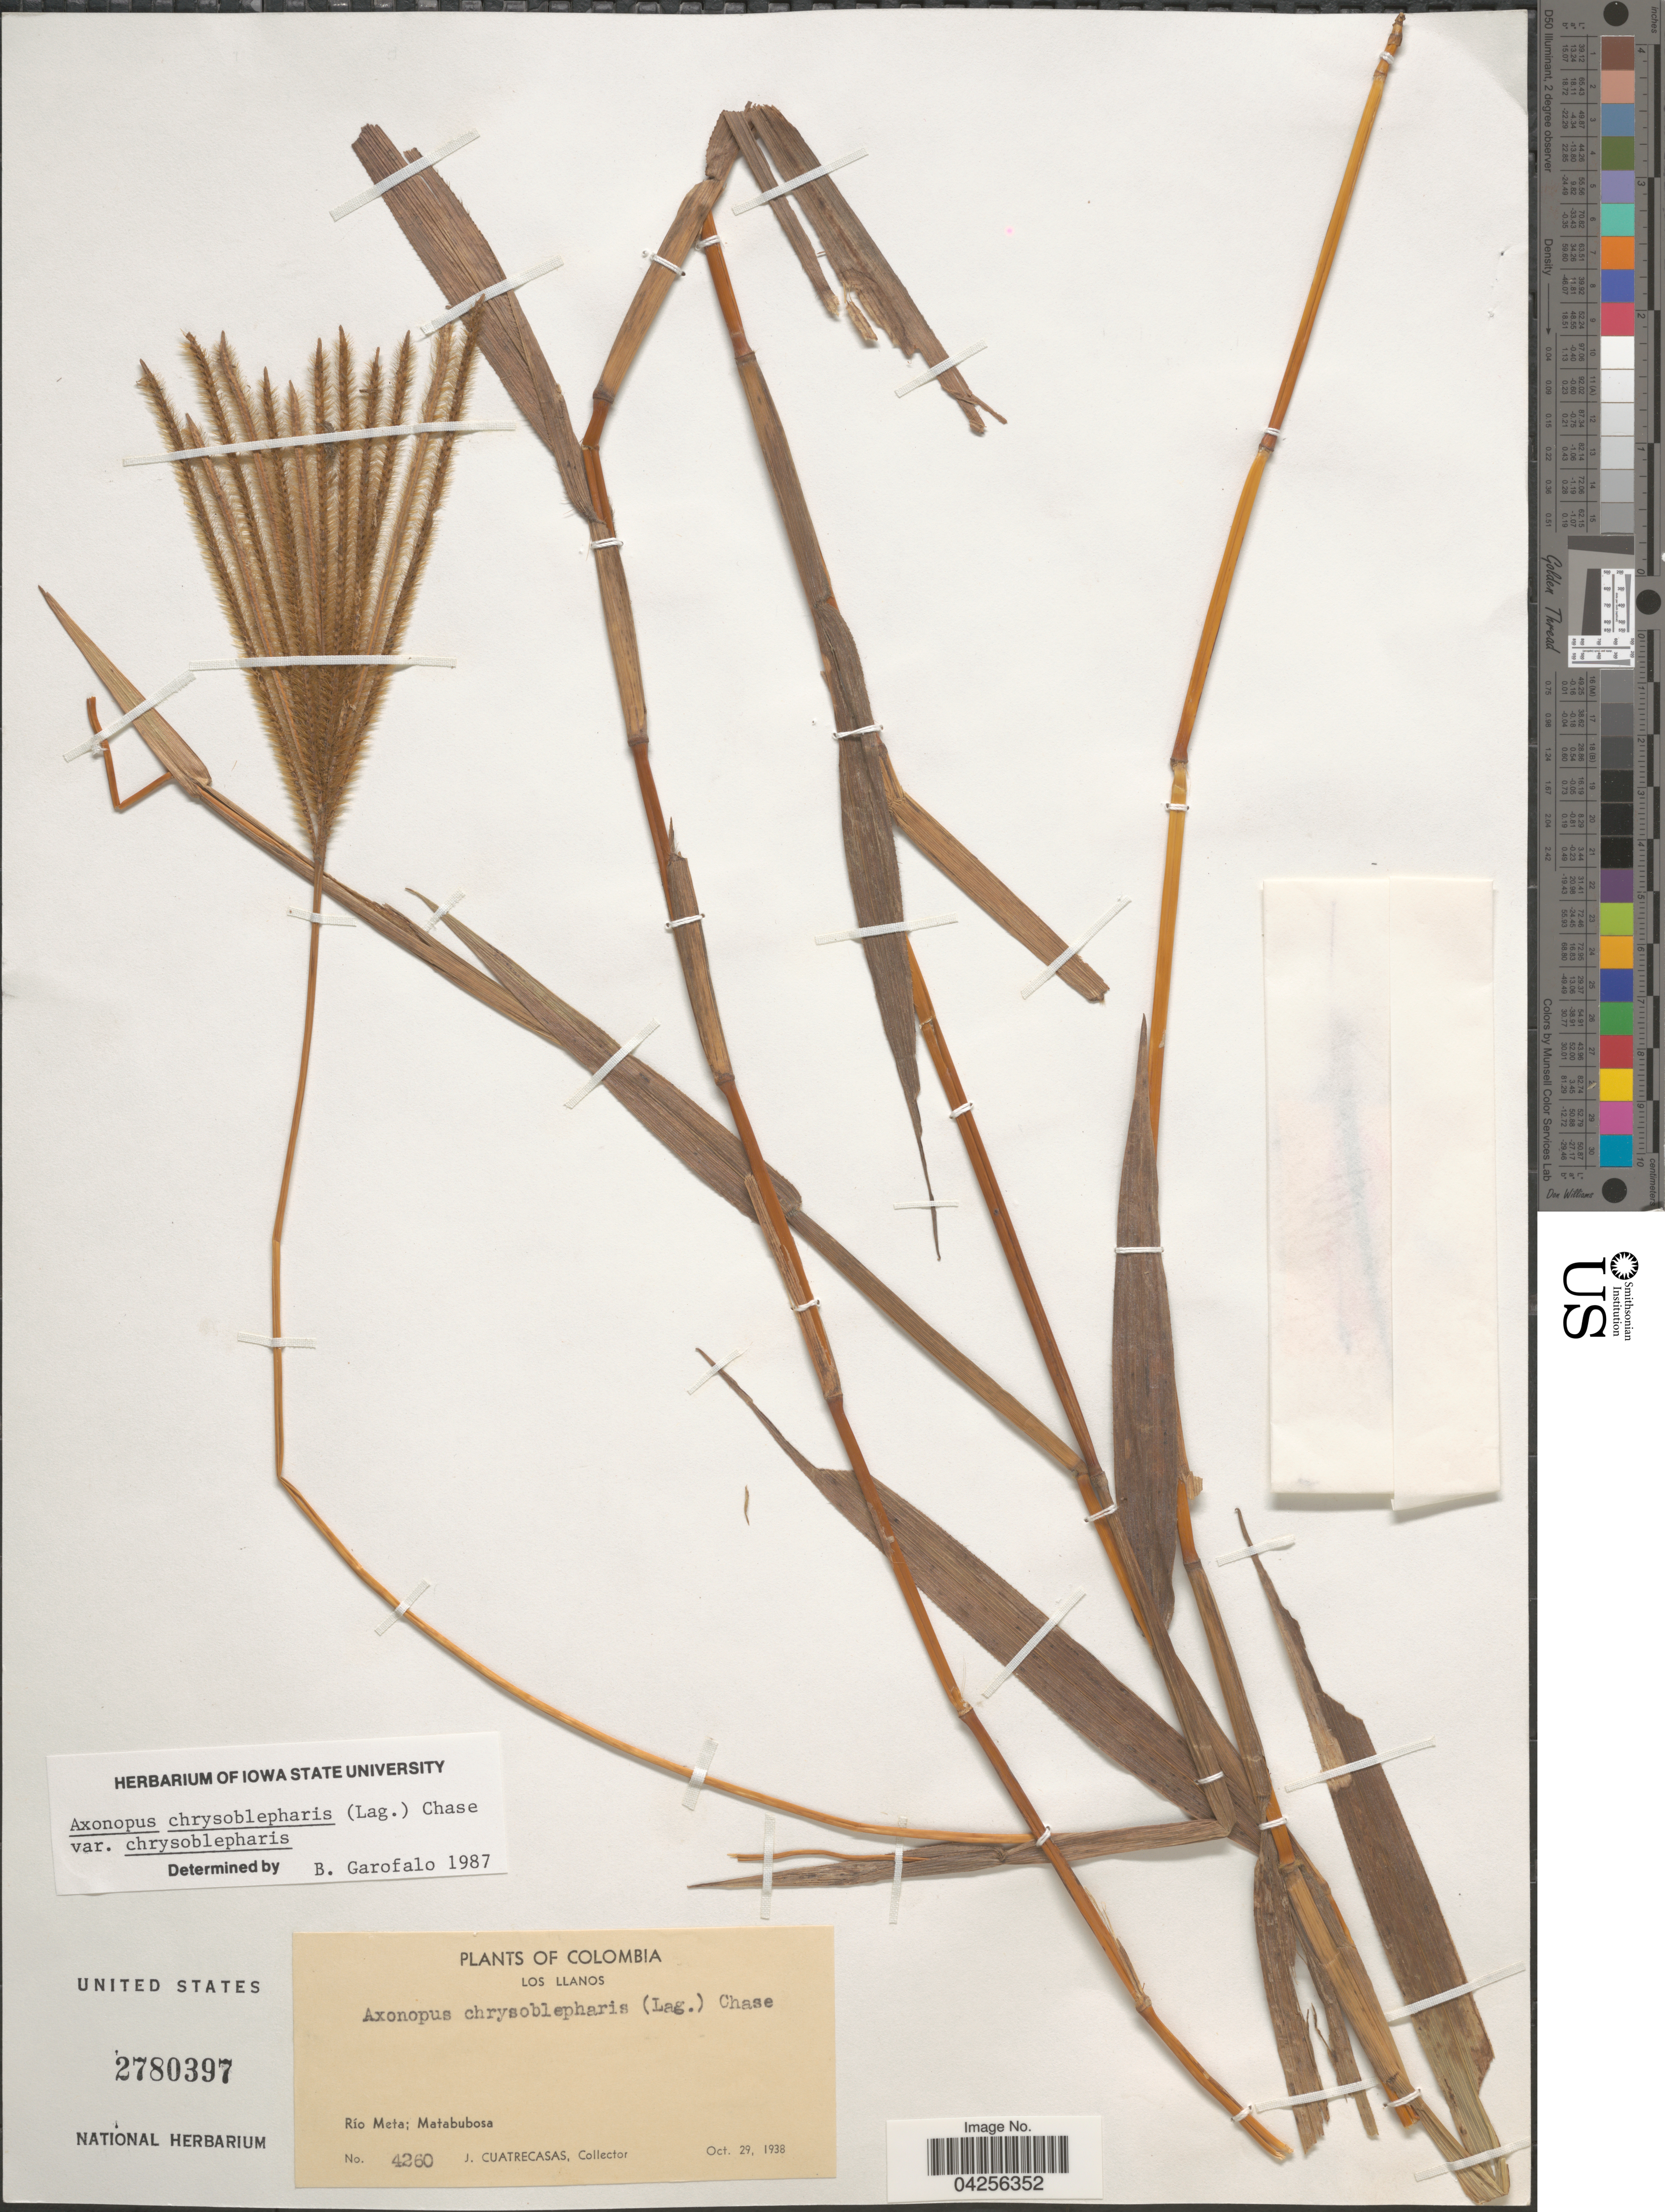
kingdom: Plantae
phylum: Tracheophyta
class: Liliopsida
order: Poales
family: Poaceae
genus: Axonopus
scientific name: Axonopus chrysoblepharis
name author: (Lag.) Chase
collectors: J. Cuatrecasas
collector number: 4260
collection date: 1938-10-29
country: Colombia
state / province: Meta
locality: Los Llanos. Río Meta; Matabubosa.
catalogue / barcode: US 2780397